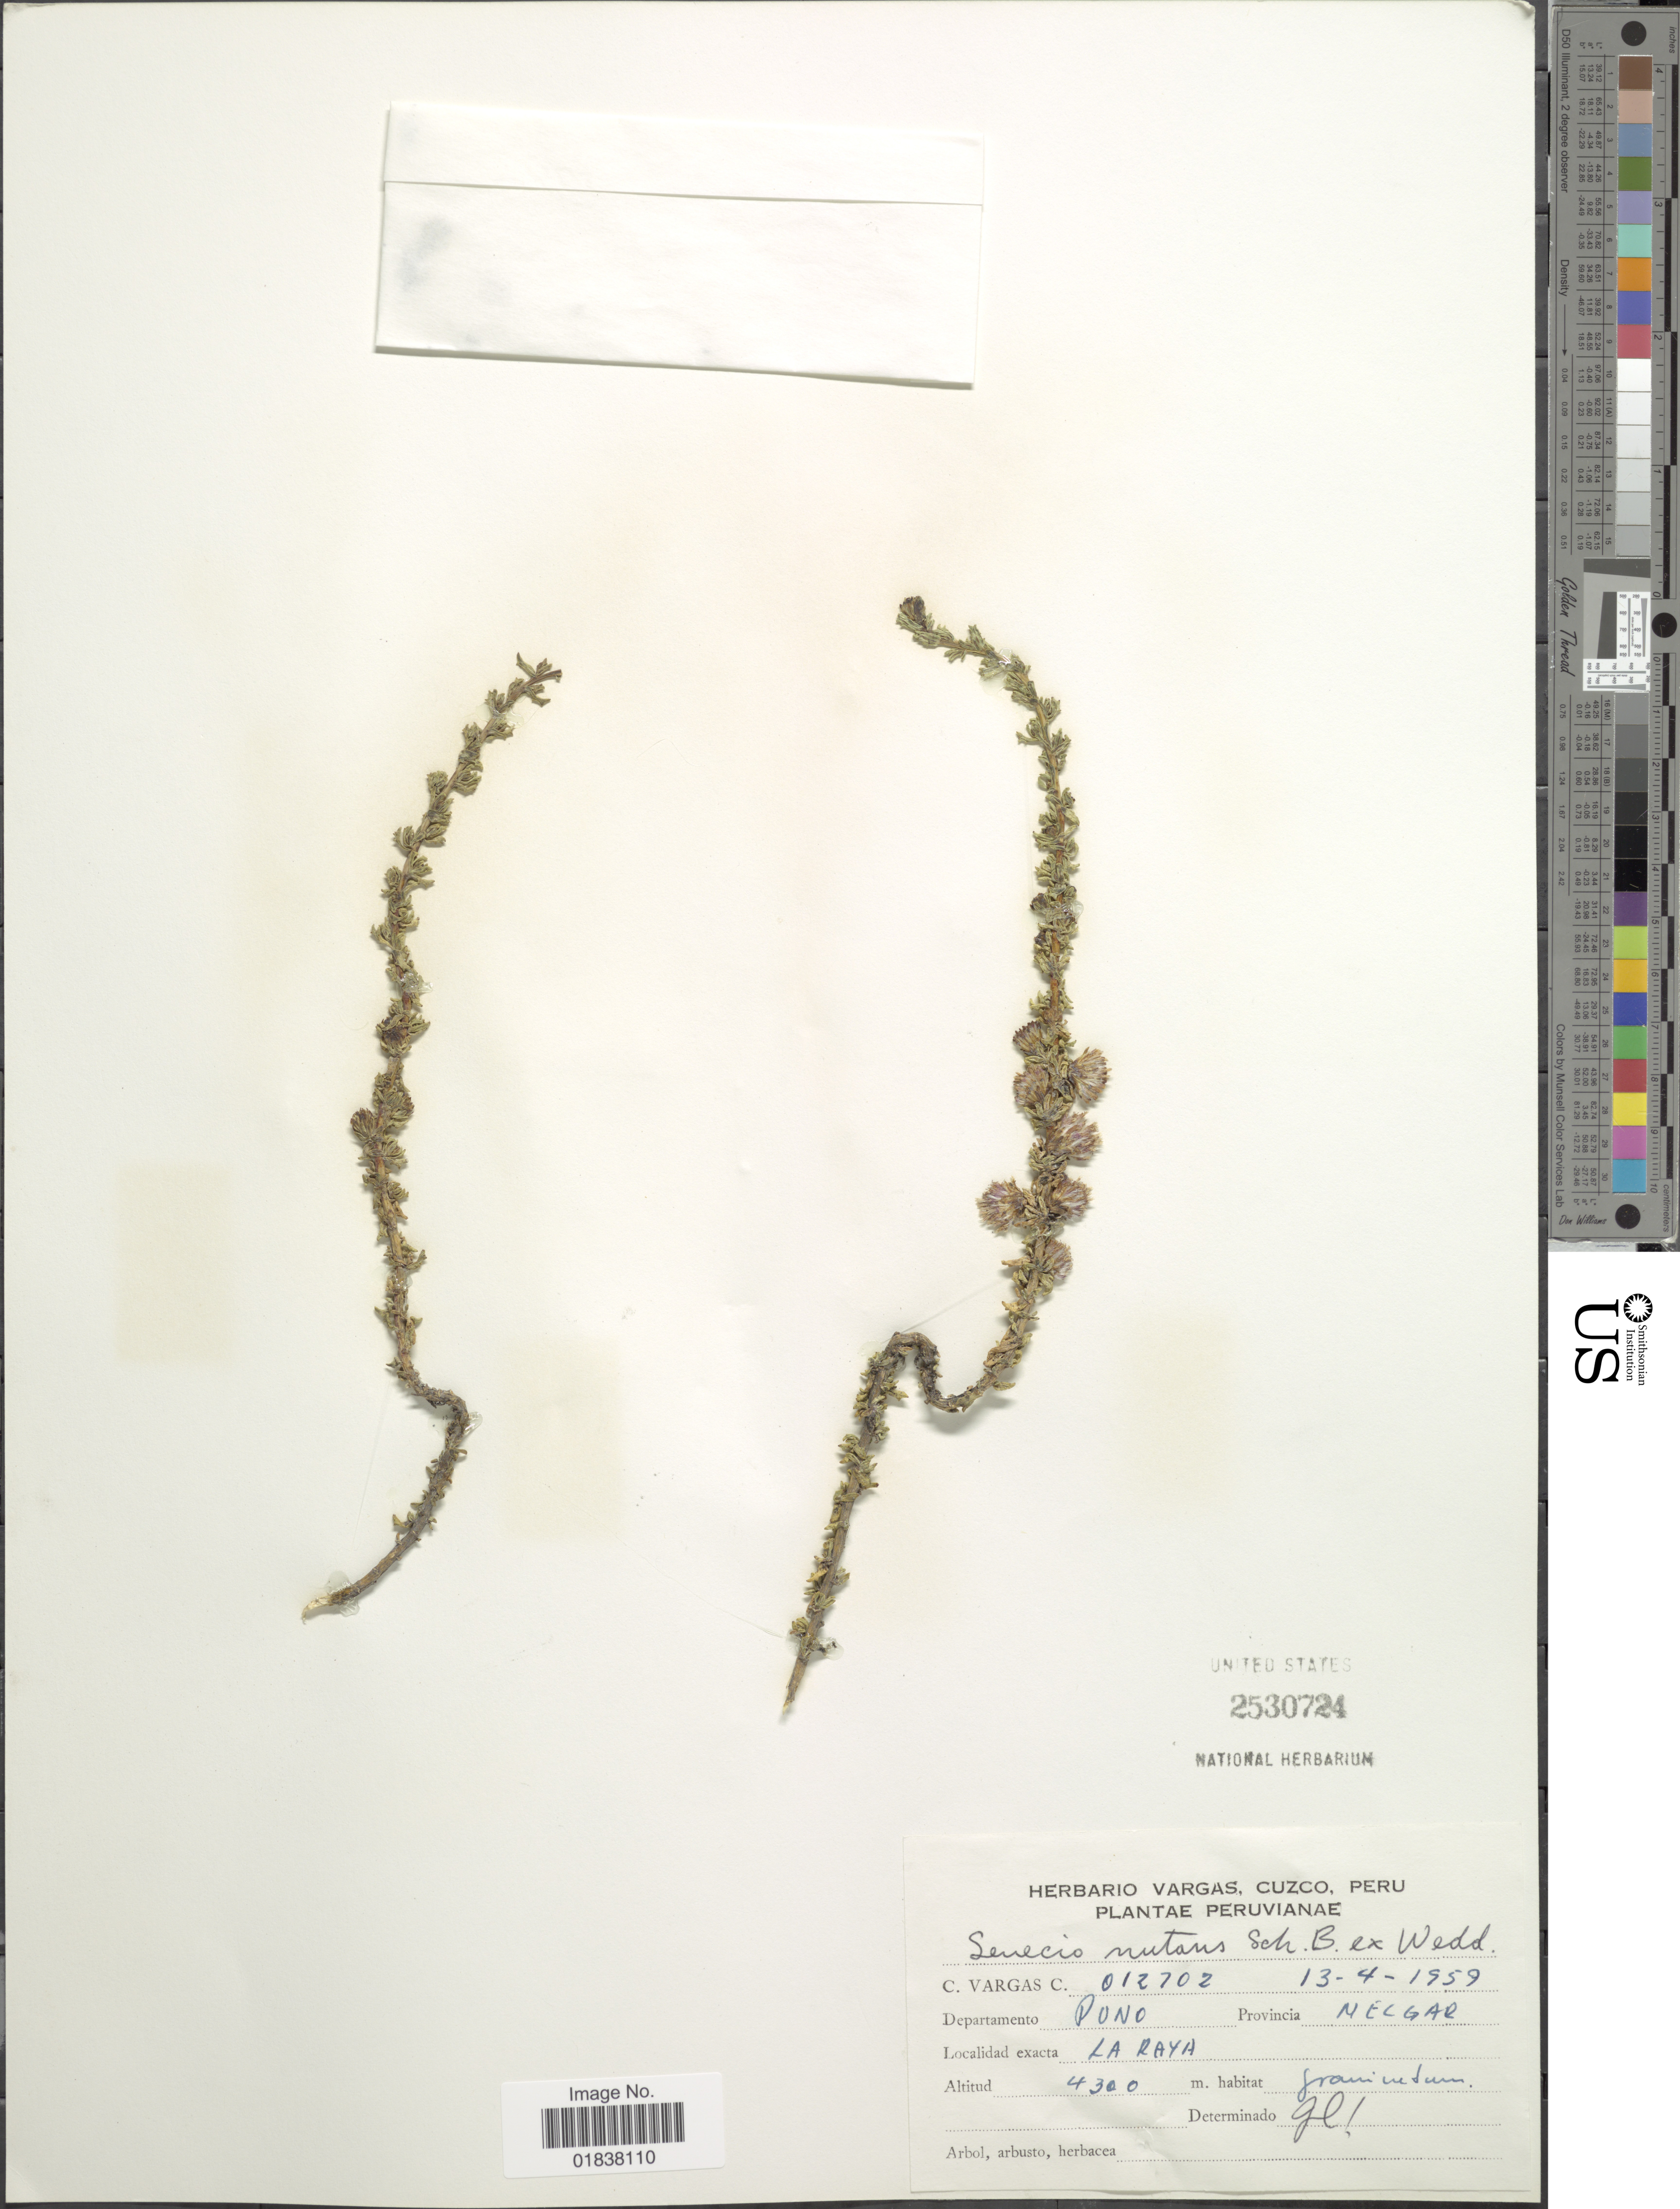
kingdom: Plantae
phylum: Tracheophyta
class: Magnoliopsida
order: Asterales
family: Asteraceae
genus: Senecio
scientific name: Senecio nutans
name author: Sch. Bip.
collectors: C. Vargas Calderón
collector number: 012702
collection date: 1959-04-13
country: Peru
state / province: Puno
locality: Provincia Nelgar, La Raya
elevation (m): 4300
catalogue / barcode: US 2530724